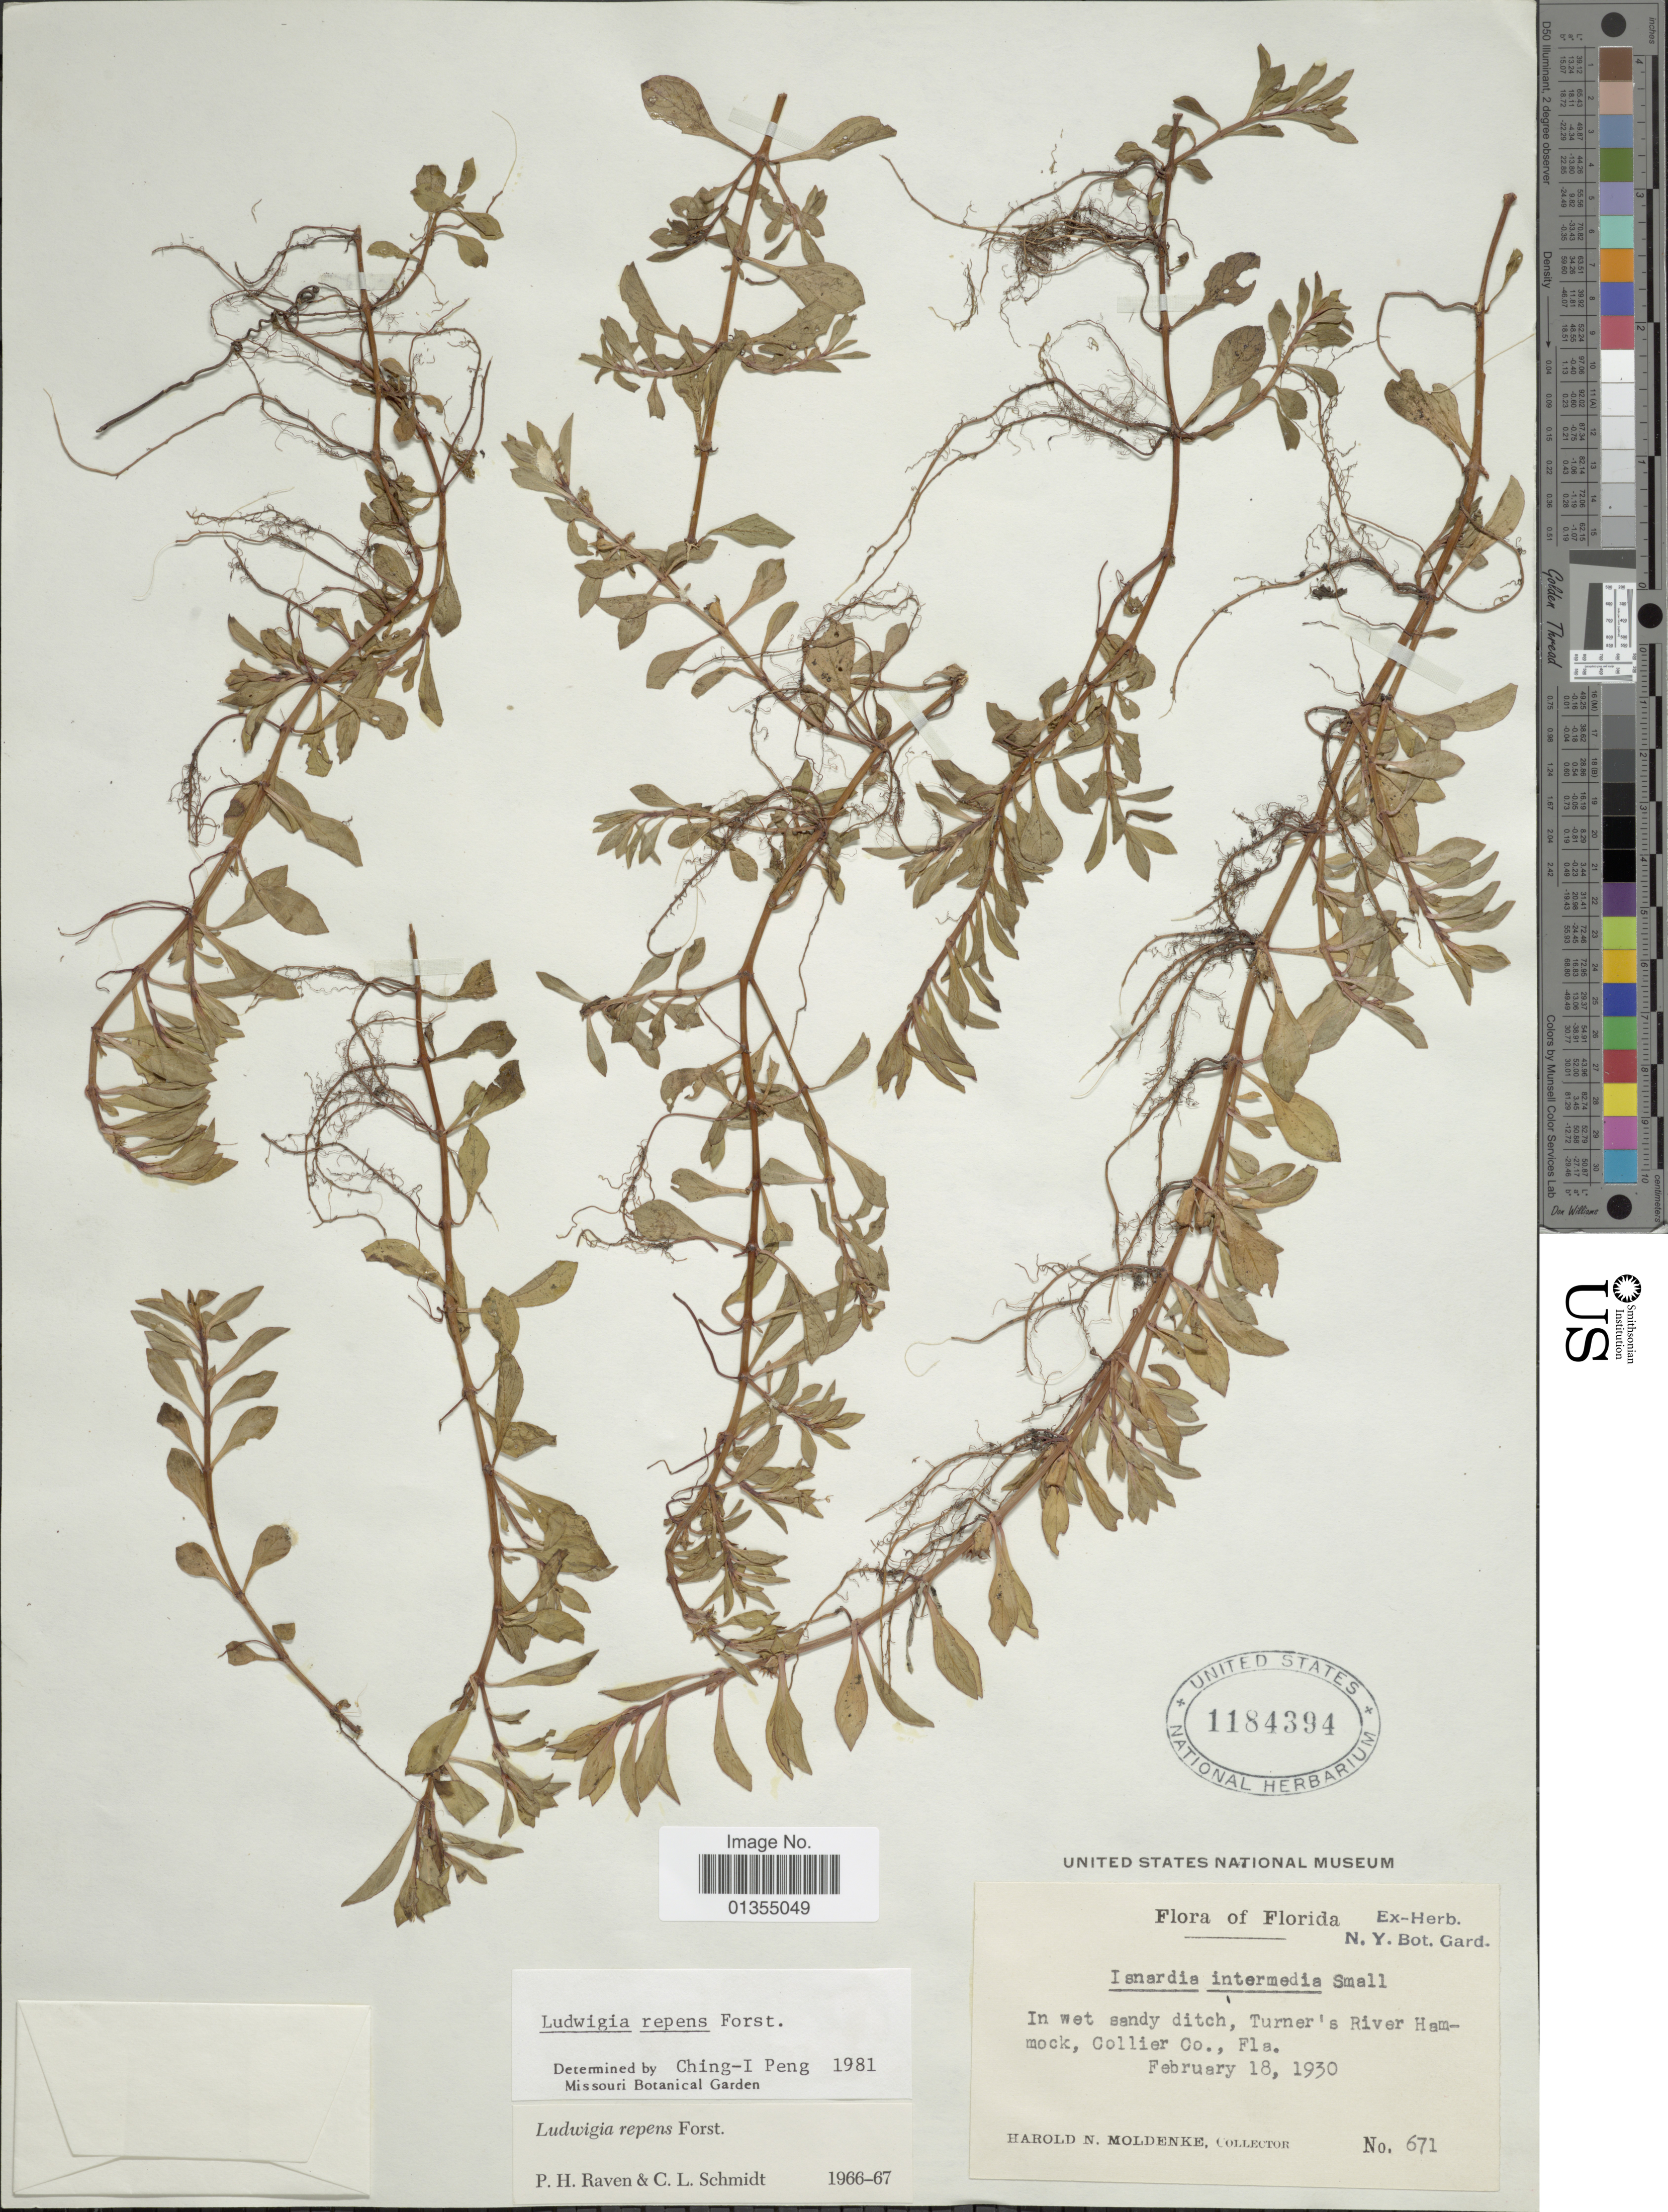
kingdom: Plantae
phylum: Tracheophyta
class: Magnoliopsida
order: Myrtales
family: Onagraceae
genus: Ludwigia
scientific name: Ludwigia repens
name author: J.R. Forst.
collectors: H. N. Moldenke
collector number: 671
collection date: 1930-02-18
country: United States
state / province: Florida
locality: Turner's River Hammock, Collier Co.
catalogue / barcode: US 1184394